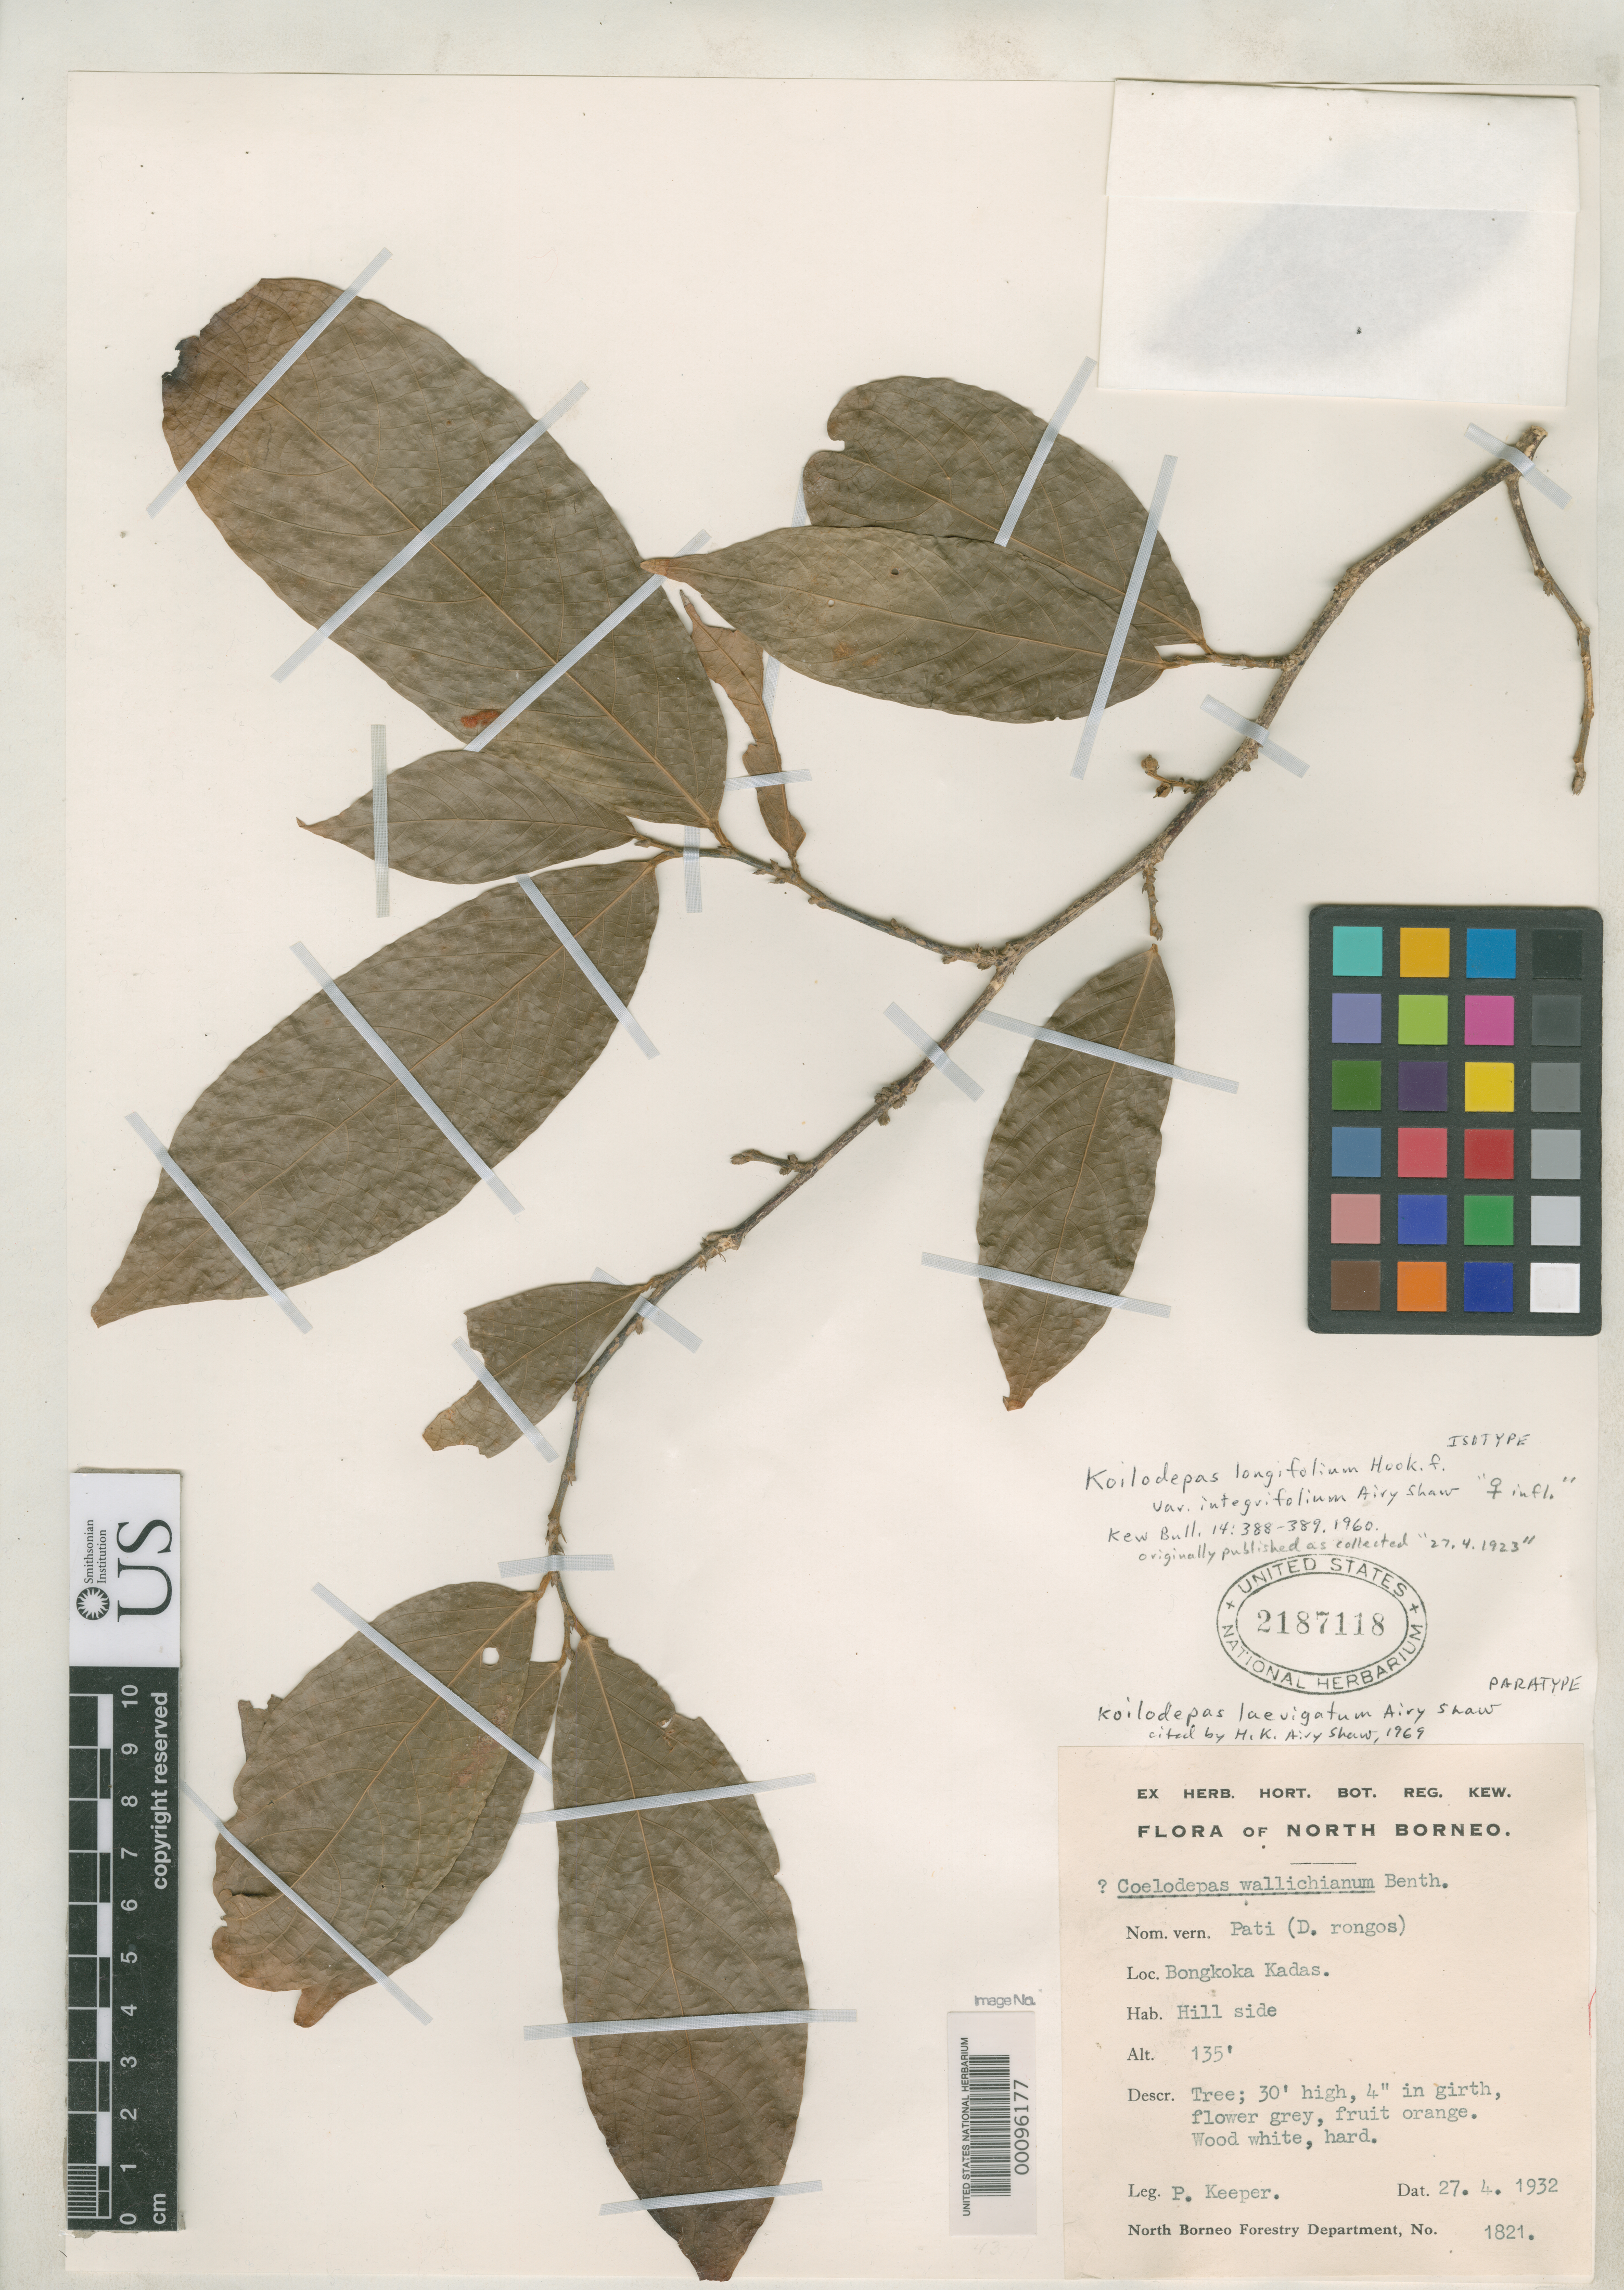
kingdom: Plantae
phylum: Tracheophyta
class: Magnoliopsida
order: Malpighiales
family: Euphorbiaceae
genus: Koilodepas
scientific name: Koilodepas longifolium var. integrifolium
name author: Airy Shaw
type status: Isotype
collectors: P. Keeper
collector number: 1821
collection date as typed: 27 Apr 1932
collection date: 1932-04-27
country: Malaysia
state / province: Sabah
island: Borneo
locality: Bongkoka Kadas.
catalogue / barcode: US 2187118